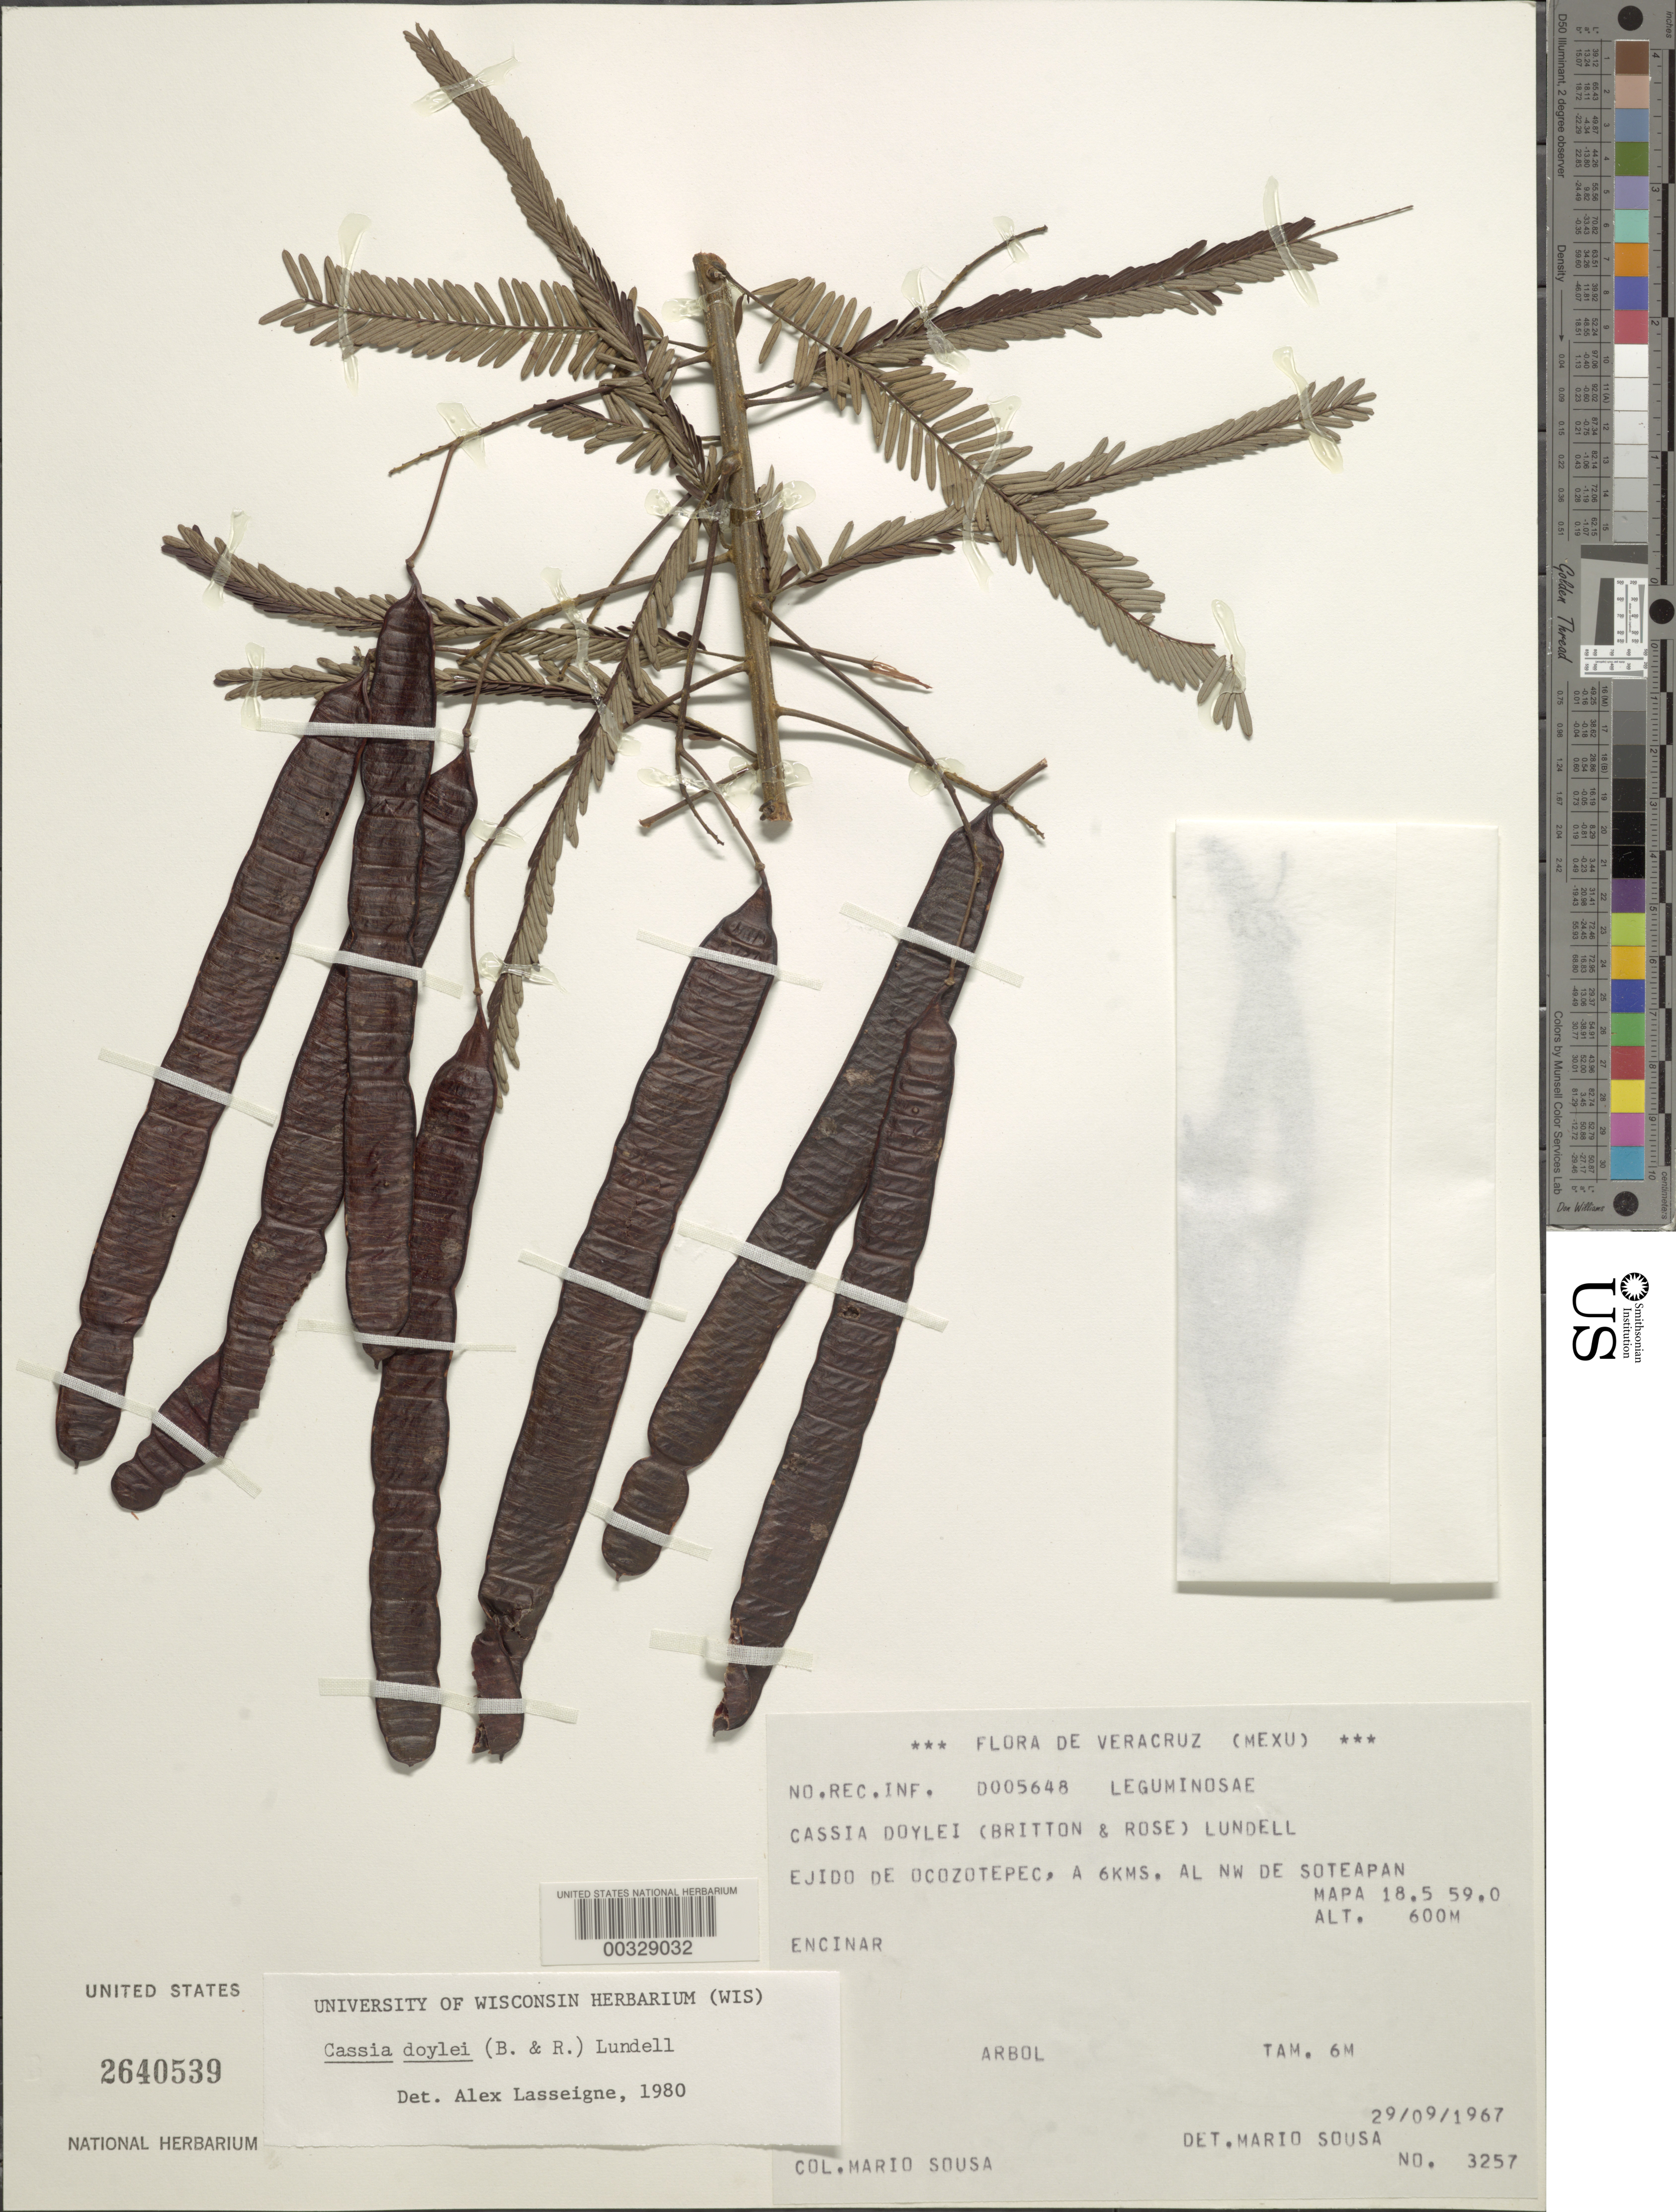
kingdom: Plantae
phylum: Tracheophyta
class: Magnoliopsida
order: Fabales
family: Fabaceae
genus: Senna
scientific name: Senna multijuga var. doylei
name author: (Britton & Rose) H.S. Irwin & Barneby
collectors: M. Sousa S.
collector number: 3257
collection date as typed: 29 Sep 1967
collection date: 1967-09-29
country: Mexico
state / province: Veracruz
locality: Ejido de Ocozotepec, 6 km NW of Soteapan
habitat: Woods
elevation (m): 600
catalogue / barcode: US 2640539